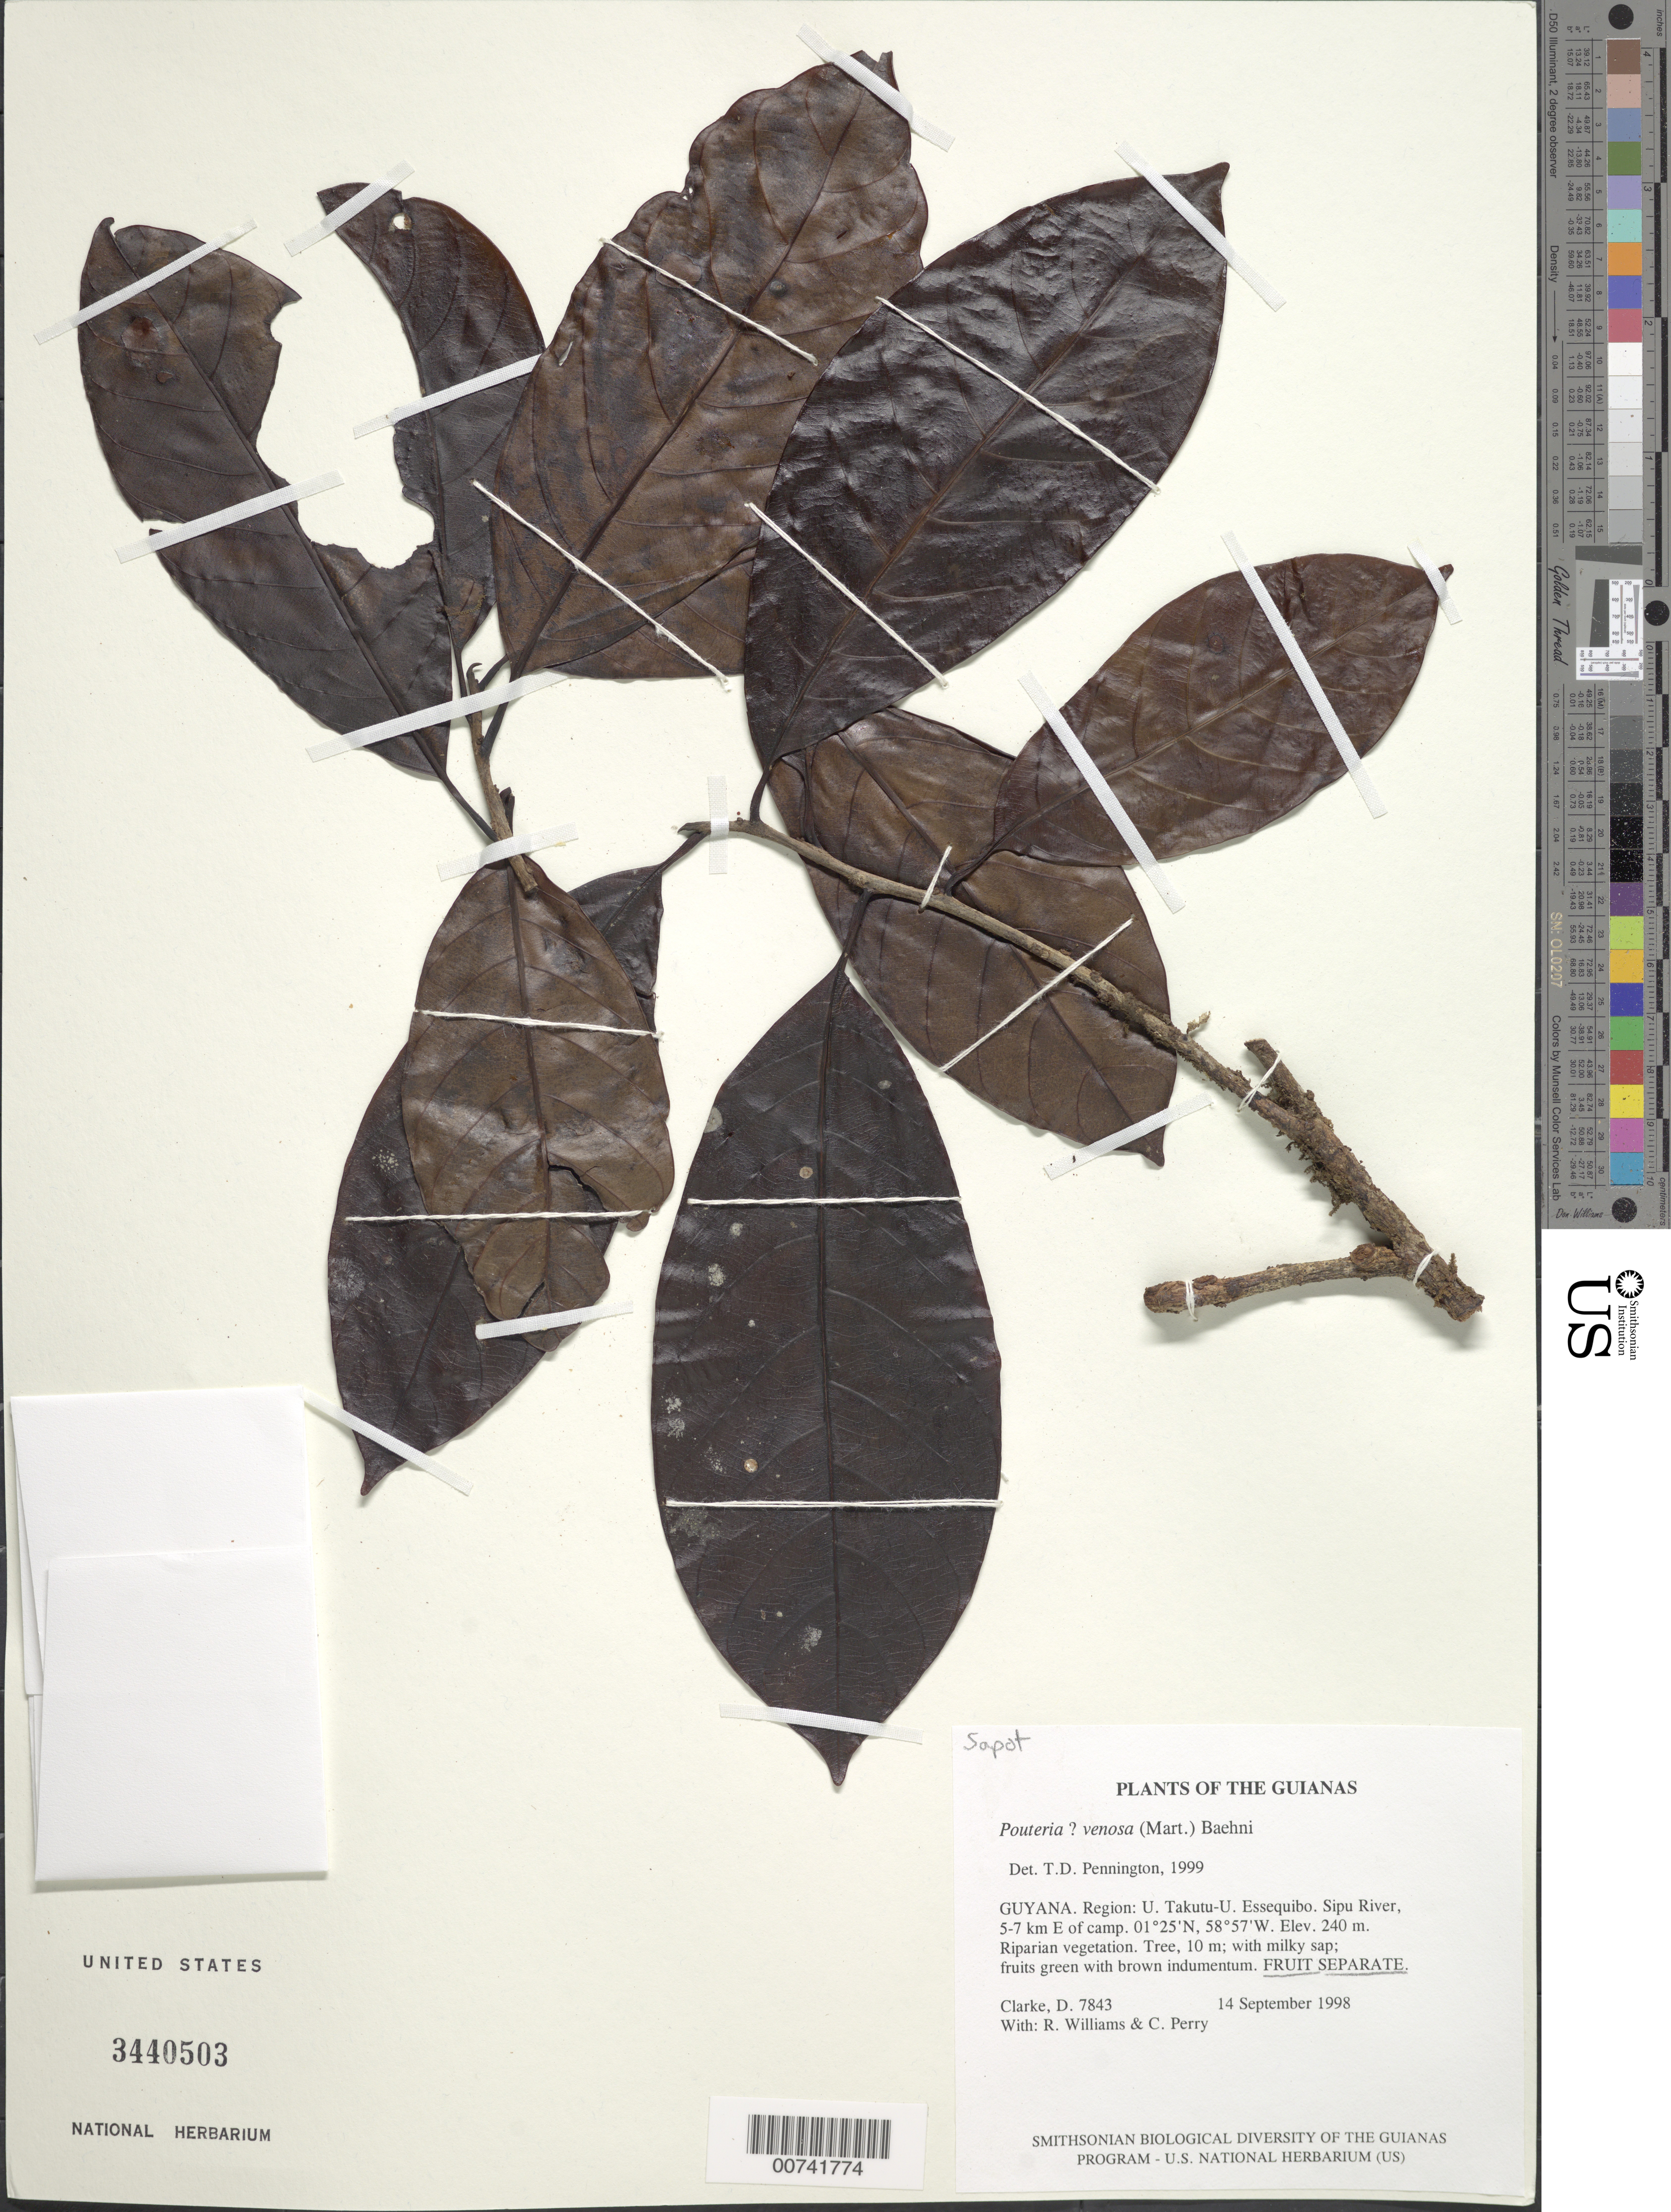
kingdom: Plantae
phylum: Tracheophyta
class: Magnoliopsida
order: Ericales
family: Sapotaceae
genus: Pouteria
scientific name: Pouteria venosa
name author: (Mart.) Baehni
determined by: Pennington, T. D., (K)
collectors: H. D. Clarke, R. Williams & C. Perry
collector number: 7843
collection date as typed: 14 September 1998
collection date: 1998-09-14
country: Guyana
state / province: U. Takutu-U. Essequibo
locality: Sipu River, 5-7 km E of camp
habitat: Riparian vegetation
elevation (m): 240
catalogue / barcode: US 3440503